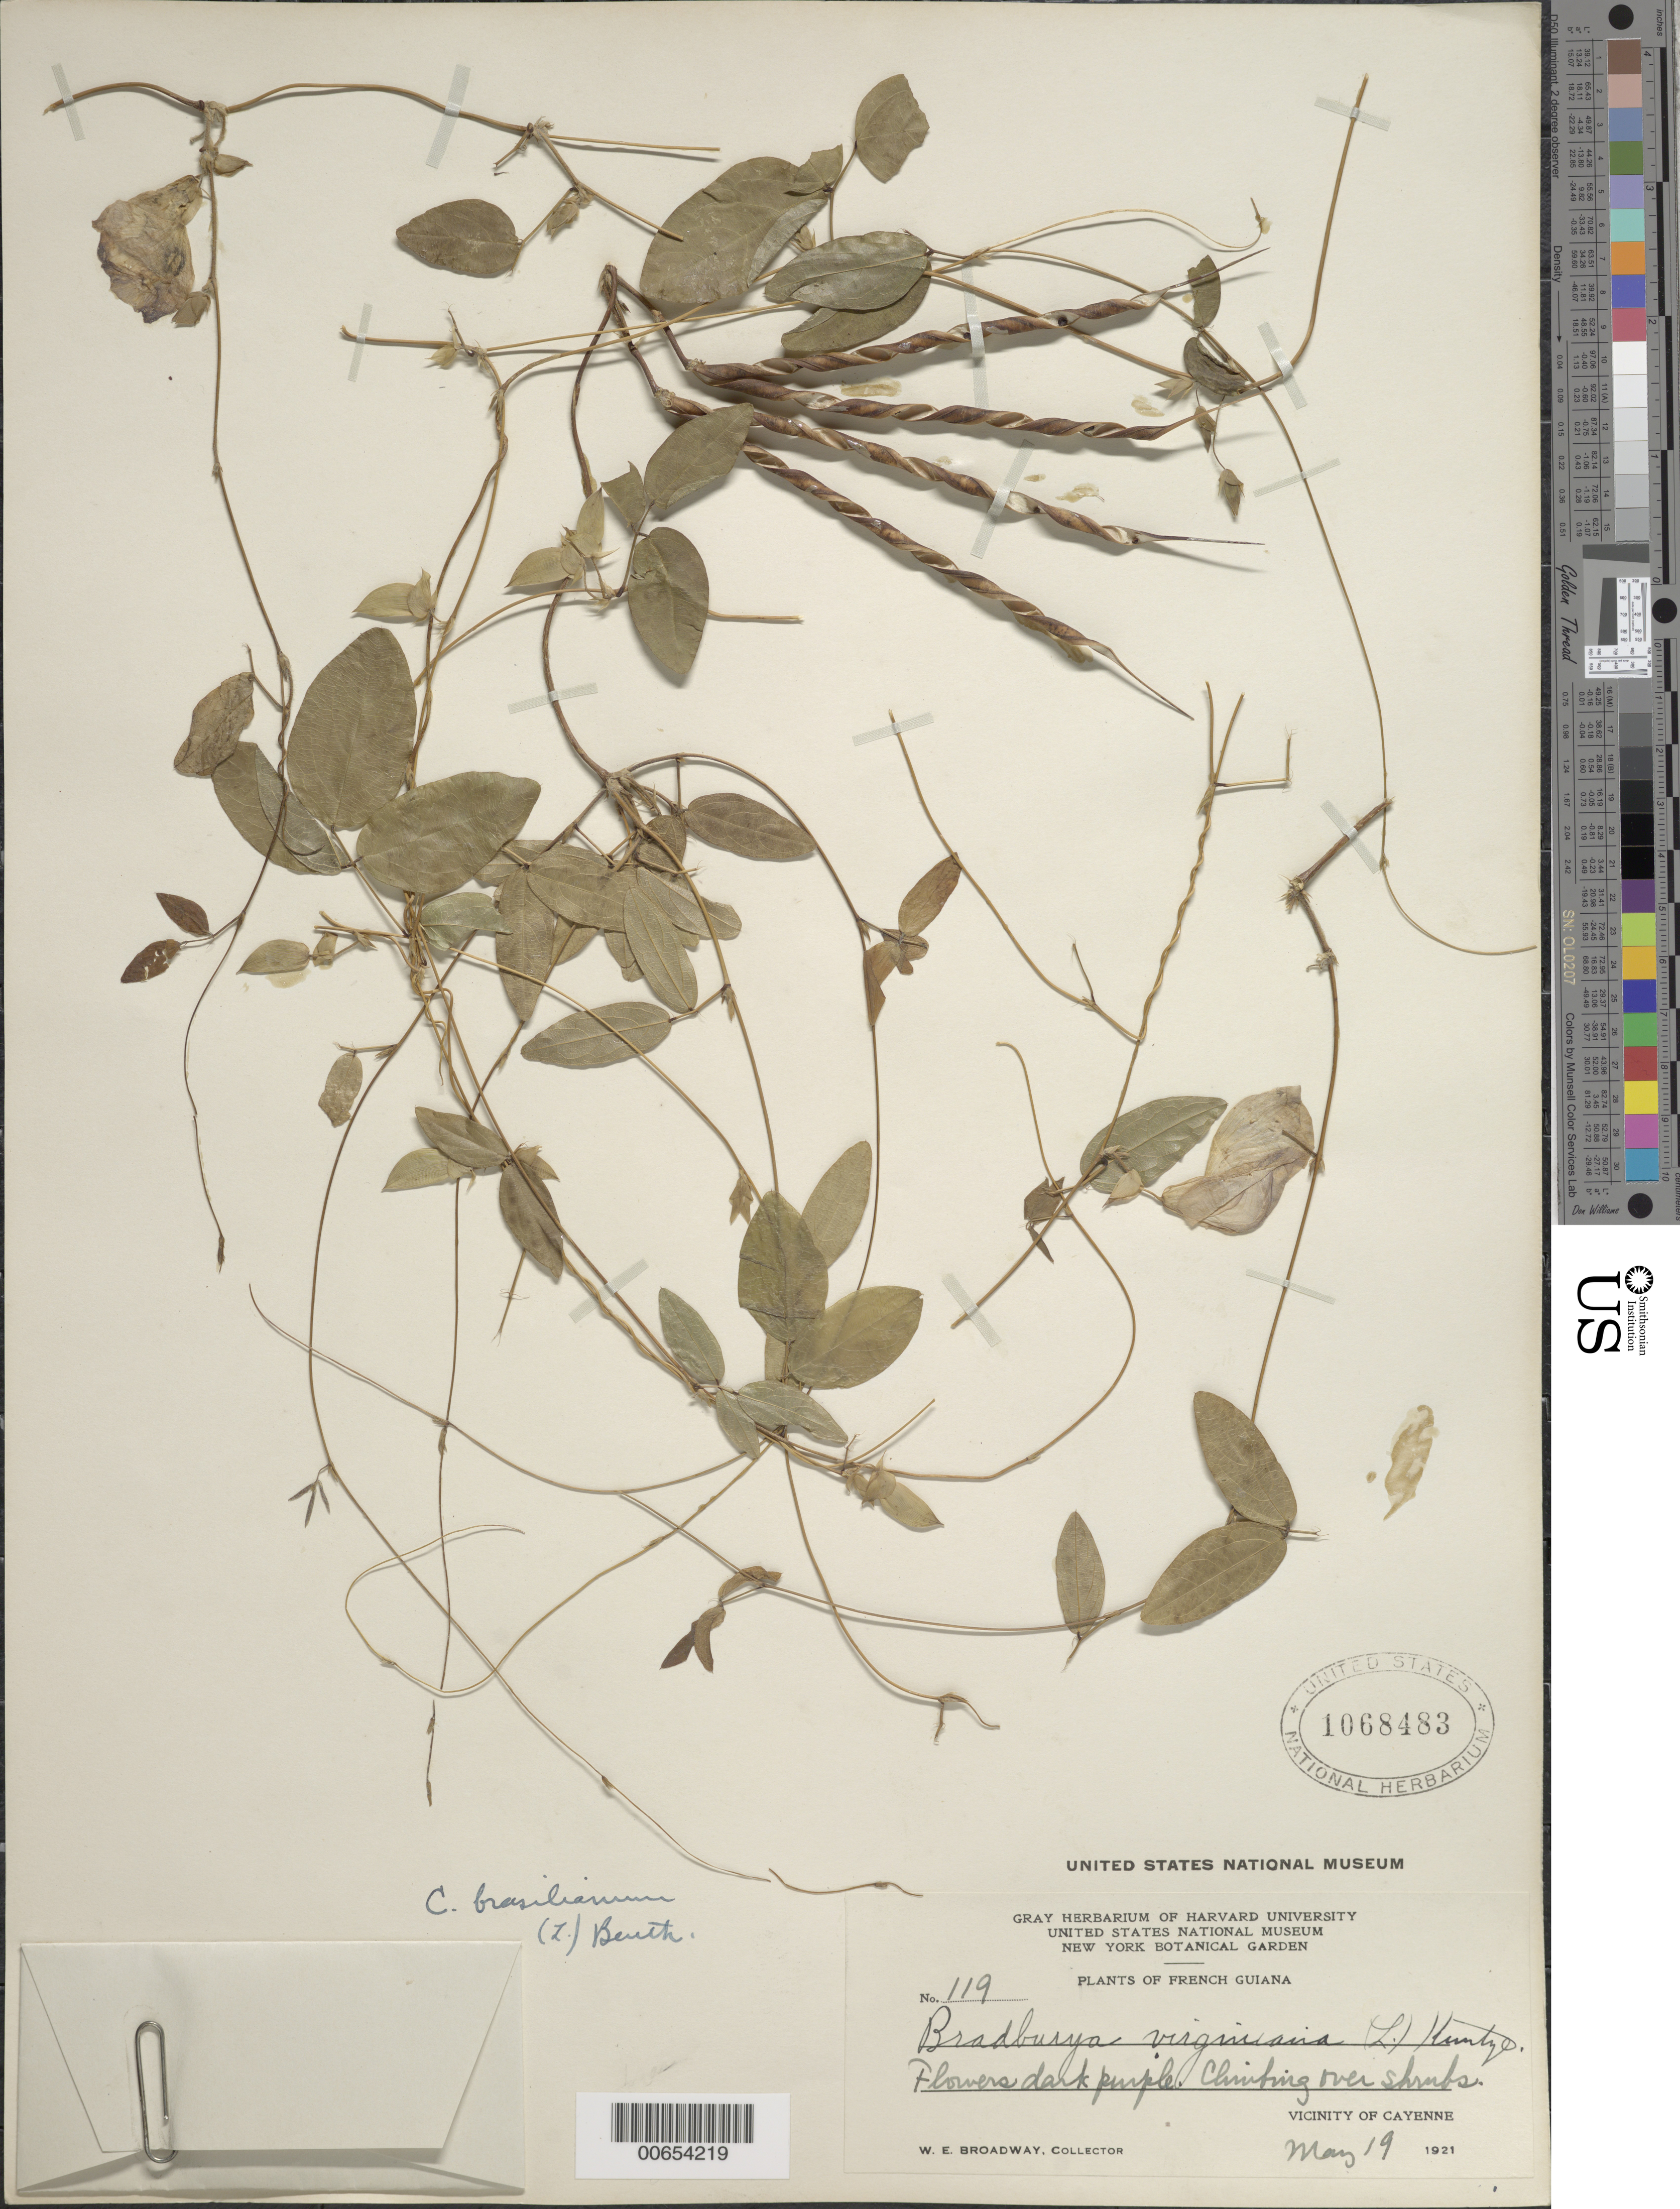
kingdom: Plantae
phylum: Tracheophyta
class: Magnoliopsida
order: Fabales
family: Fabaceae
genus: Centrosema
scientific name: Centrosema brasilianum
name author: (L.) Benth.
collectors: W. E. Broadway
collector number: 119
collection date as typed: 19-May-21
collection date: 1921-05-19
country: French Guiana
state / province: Cayenne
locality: Cayenne, vic.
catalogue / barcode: US 1068483